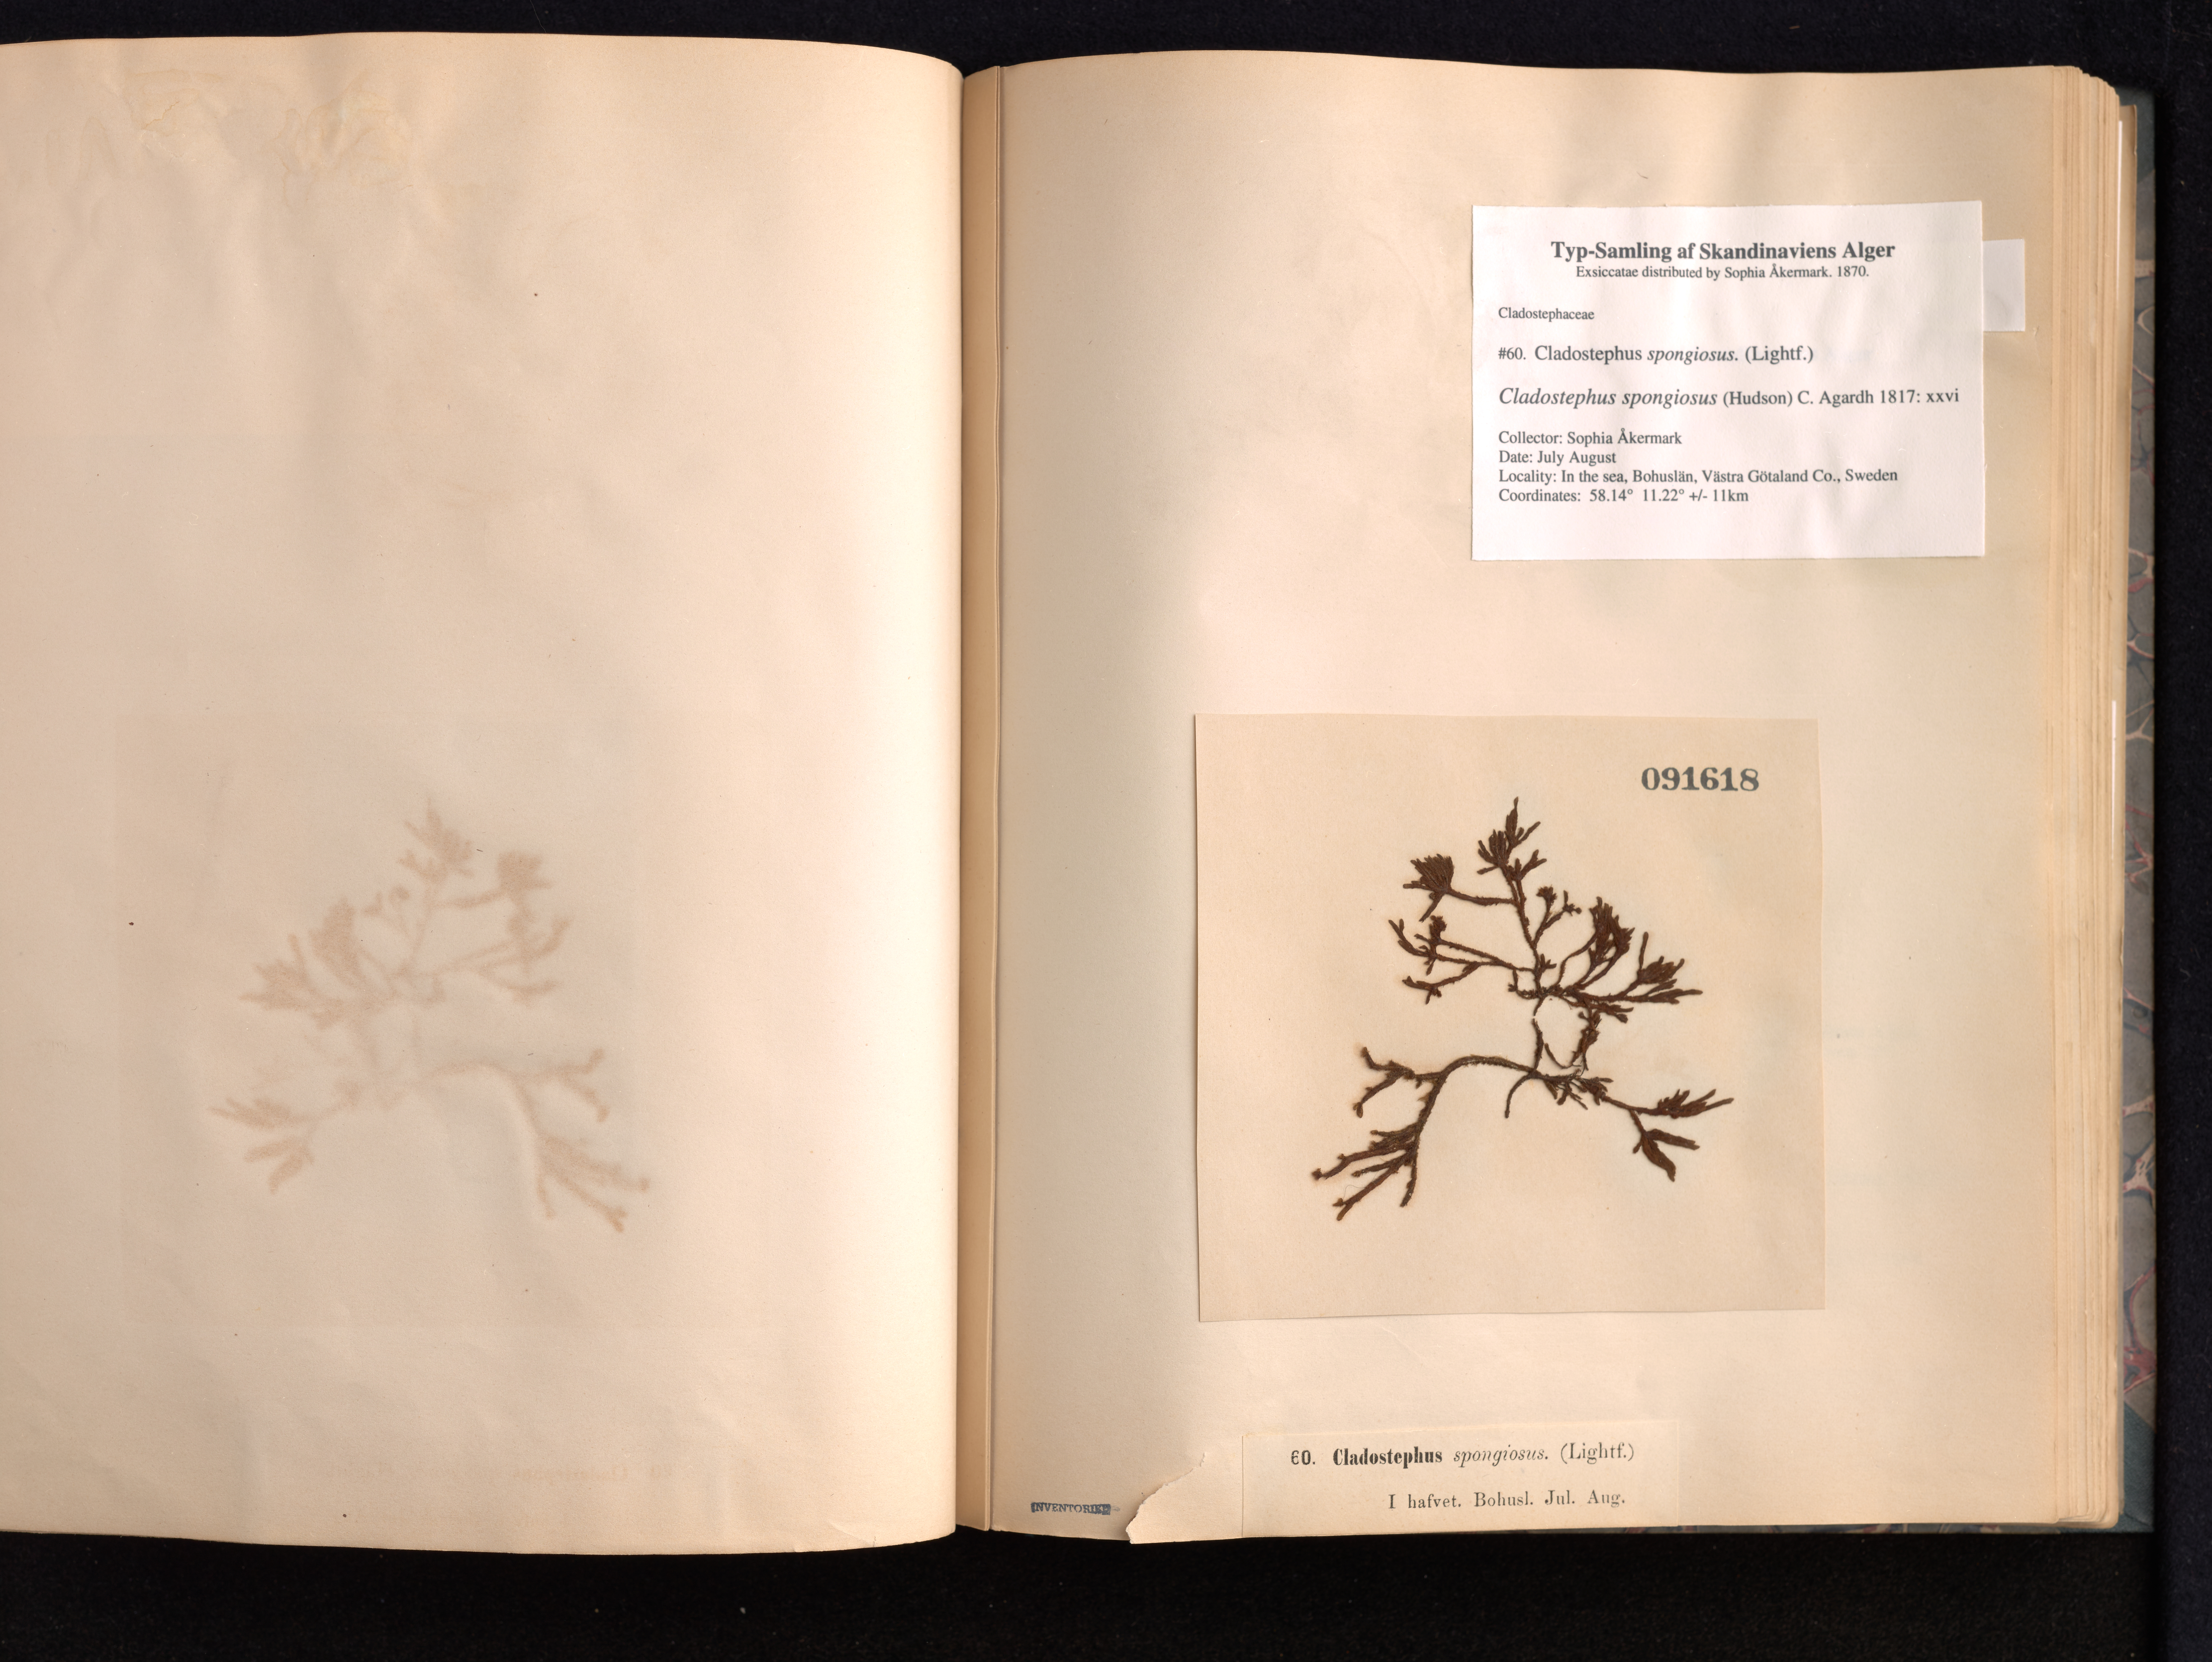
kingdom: Chromista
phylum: Ochrophyta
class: Phaeophyceae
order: Sphacelariales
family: Cladostephaceae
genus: Cladostephus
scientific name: Cladostephus spongiosus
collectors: S. Akermark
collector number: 60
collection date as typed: Jul ---- and -- Aug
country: Sweden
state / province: Västra Götaland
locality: Bohuslan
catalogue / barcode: US 91618